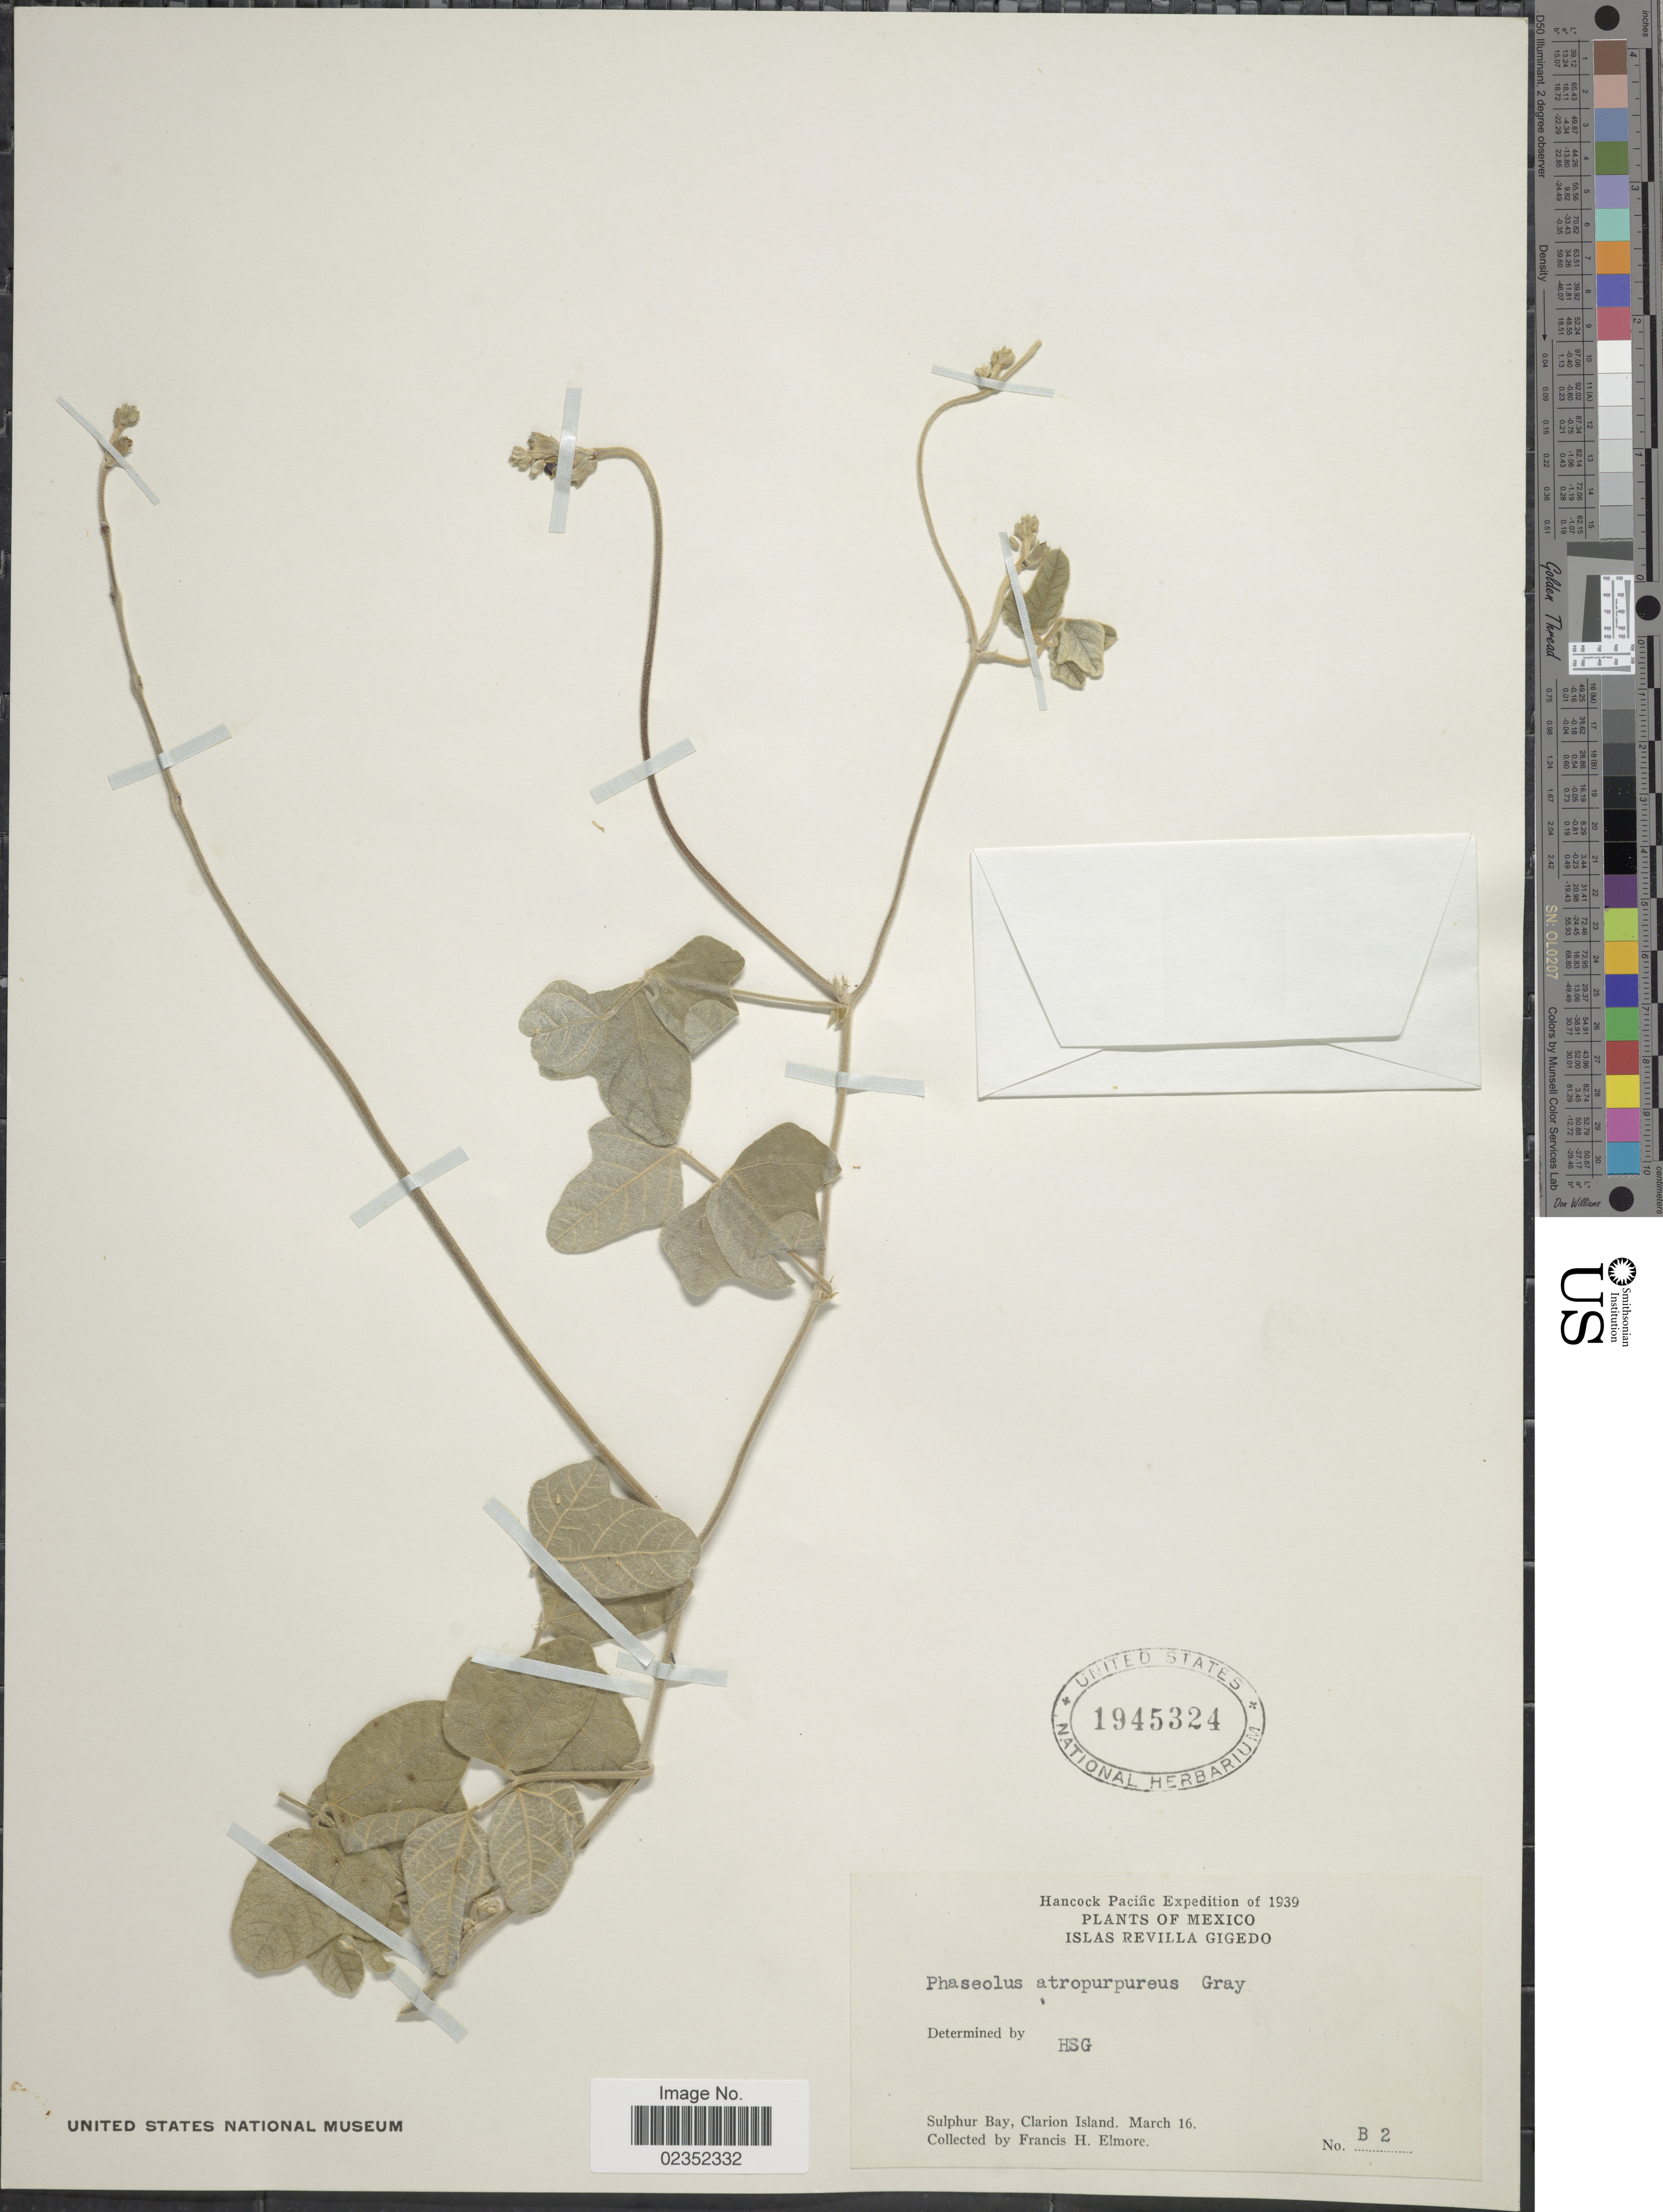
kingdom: Plantae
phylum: Tracheophyta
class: Magnoliopsida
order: Fabales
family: Fabaceae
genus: Macroptilium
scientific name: Macroptilium atropurpureum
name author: (DC.) Urb.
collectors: F. H. Elmore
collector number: B2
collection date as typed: Transcribed d/m/y: /3/16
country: Mexico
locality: Islas Revilla Gigedo. Sulphur Bay, Clarion Island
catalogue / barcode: US 1945324